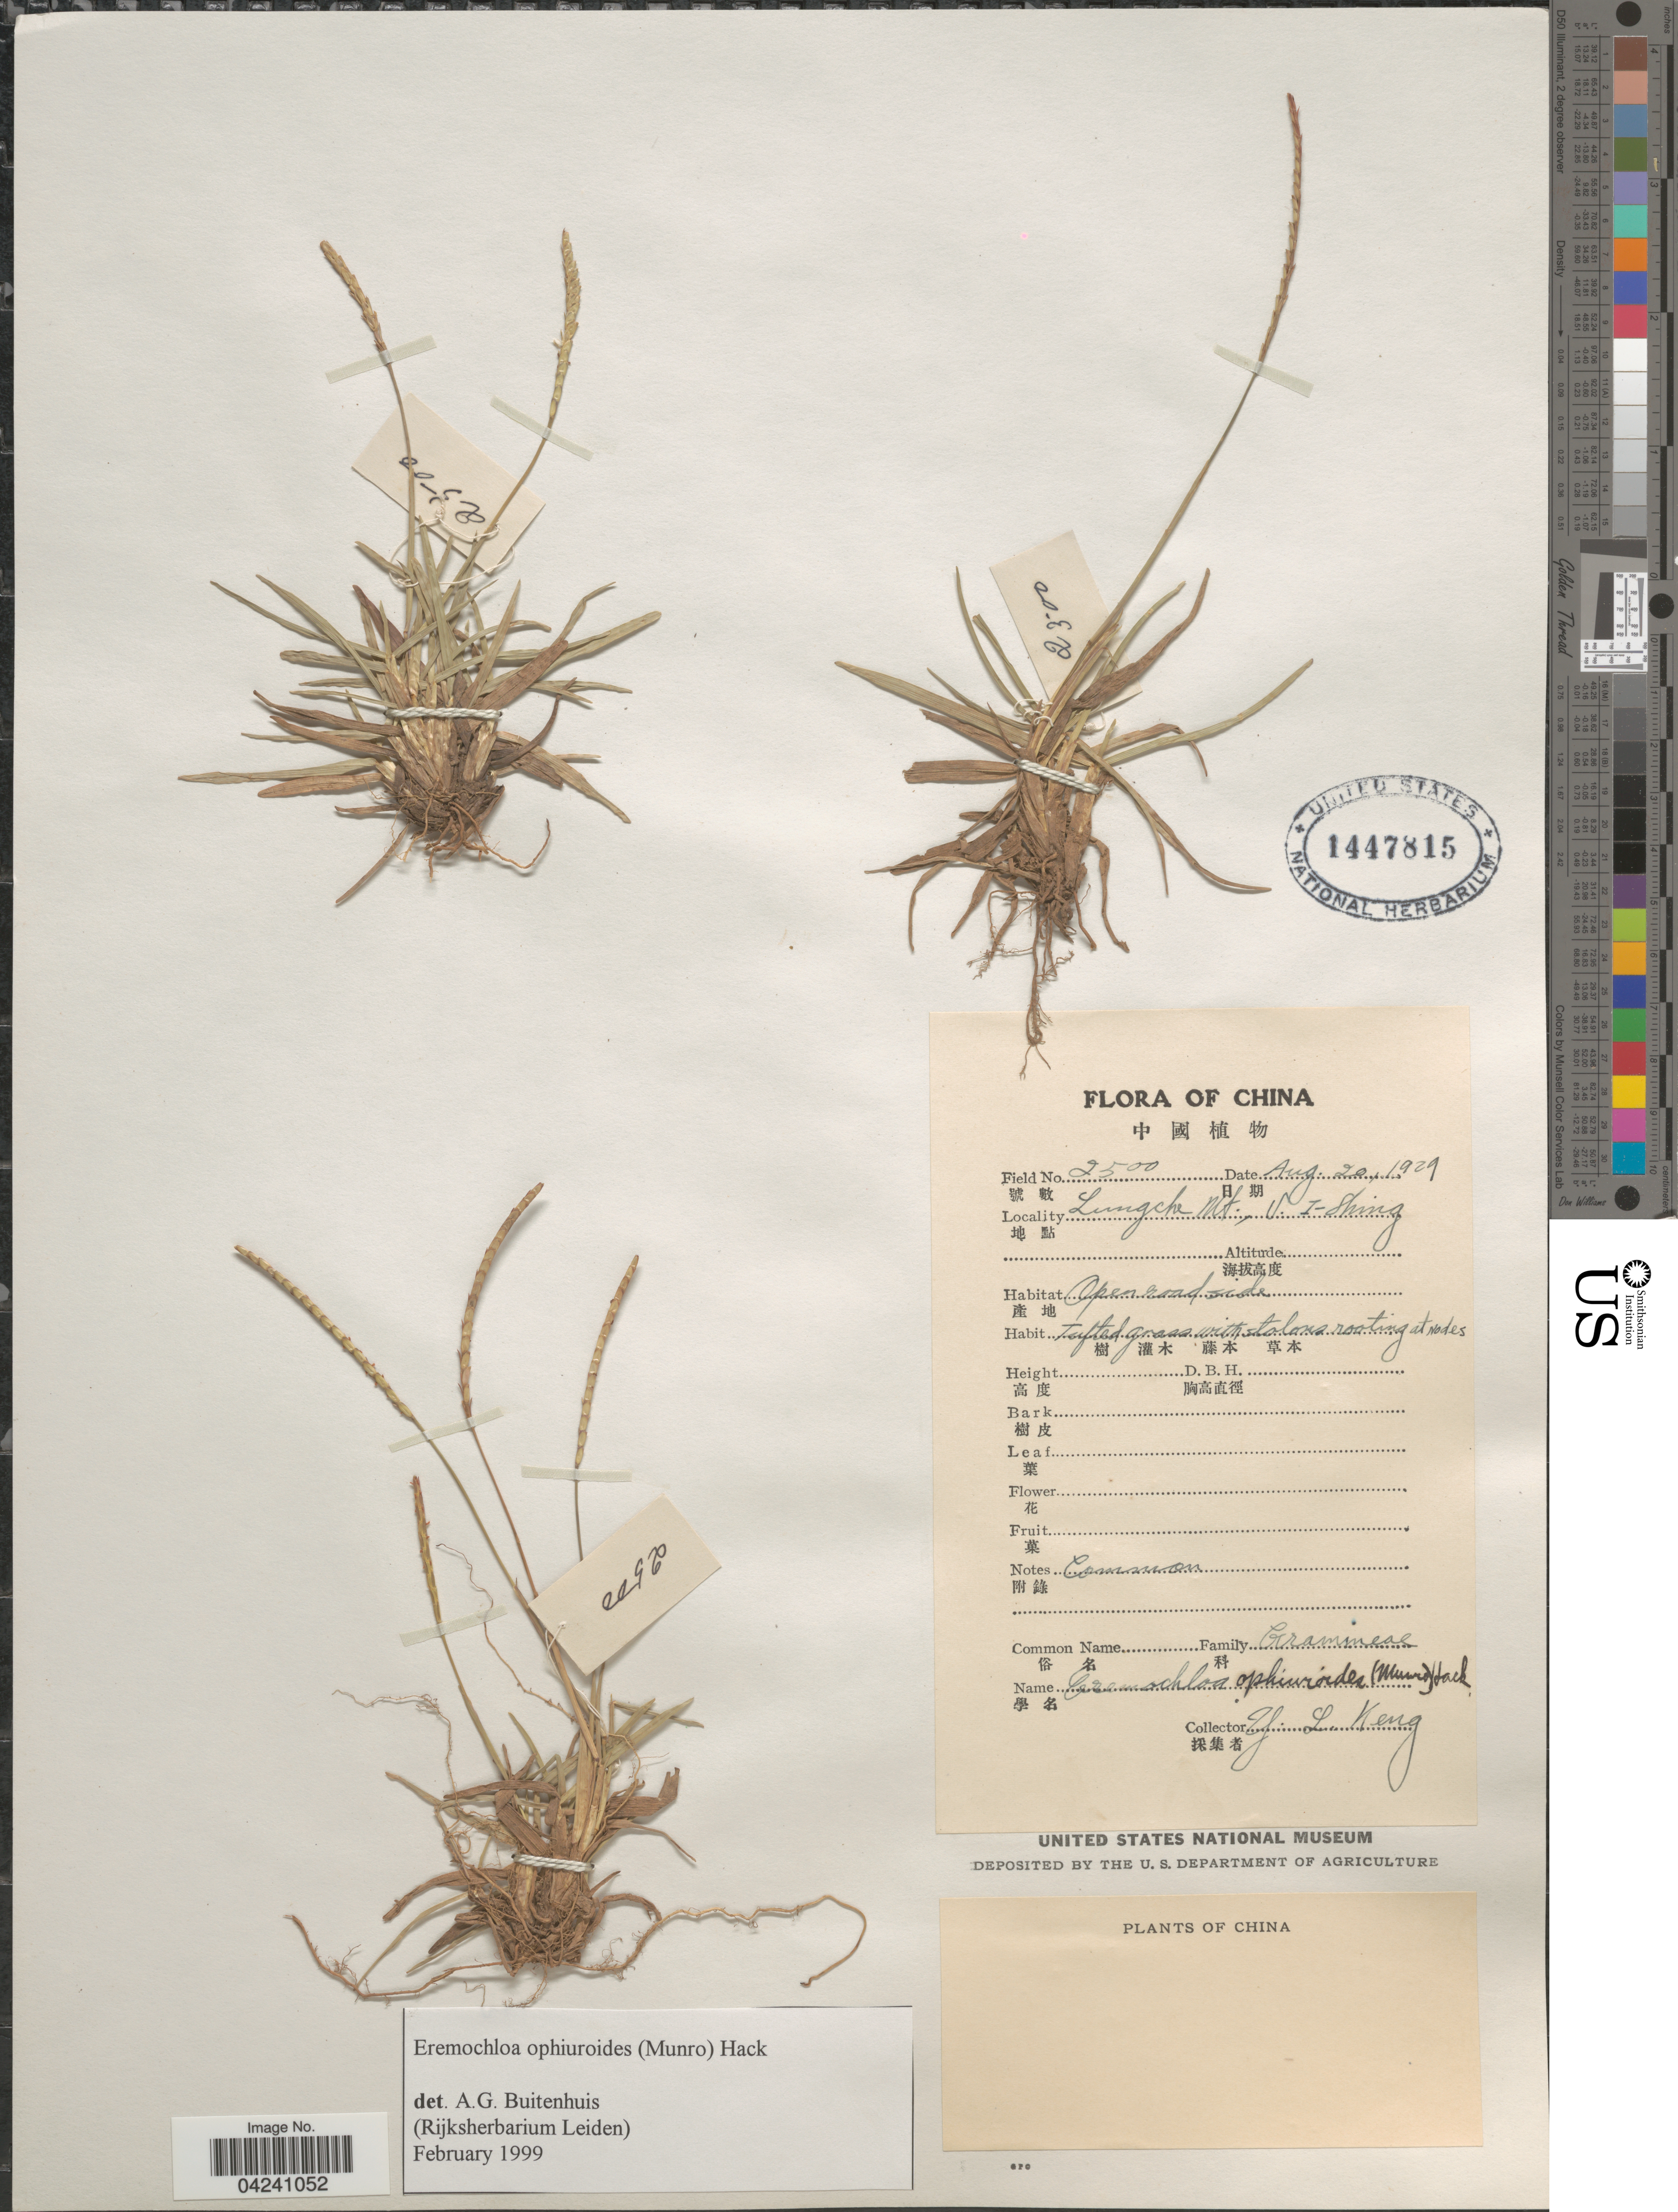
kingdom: Plantae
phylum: Tracheophyta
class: Liliopsida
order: Poales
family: Poaceae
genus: Eremochloa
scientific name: Eremochloa ophiuroides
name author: (Munro) Hack.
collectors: Y. L. Keng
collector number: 2500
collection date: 1929-08-20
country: China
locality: Lungche Mt., S. I-Shing. Open road side.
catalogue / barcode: US 1447815